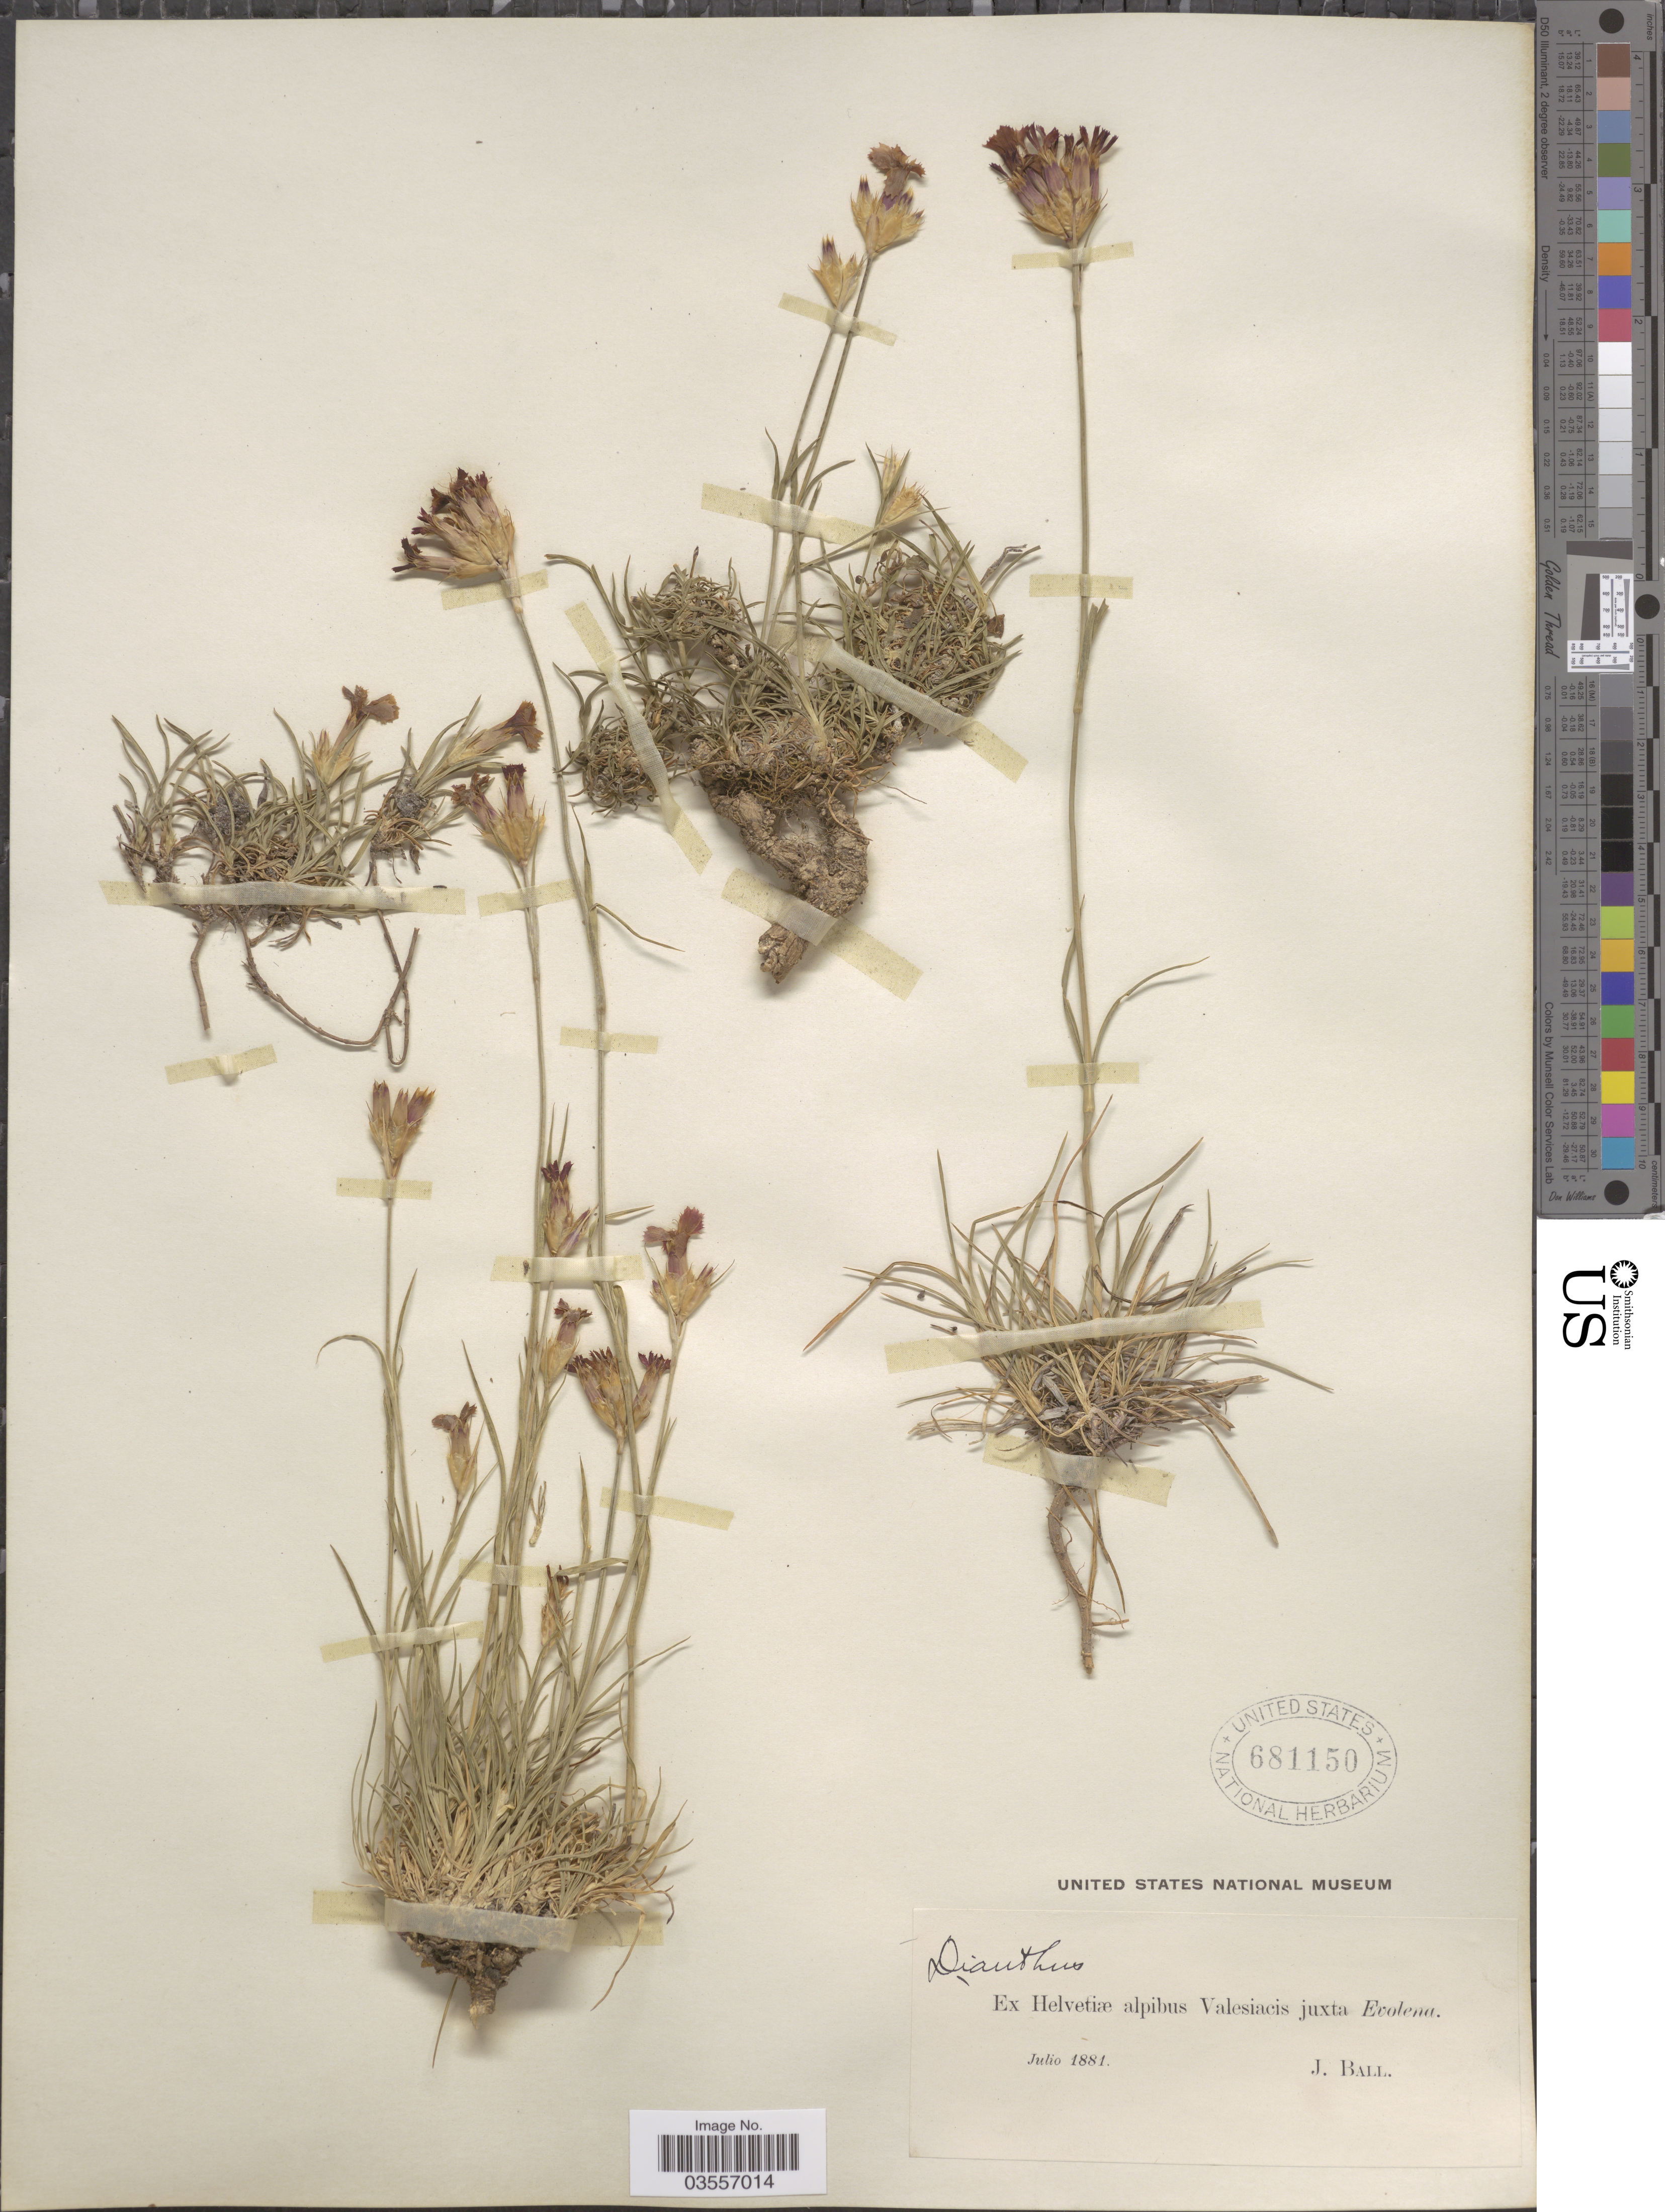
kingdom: Plantae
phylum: Tracheophyta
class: Magnoliopsida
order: Caryophyllales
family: Caryophyllaceae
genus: Dianthus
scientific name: Dianthus sp.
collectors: J. Ball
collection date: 1881-07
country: Switzerland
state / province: Valais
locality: Ex Helvetiæ alpibus Valesiacis juxta Evolena.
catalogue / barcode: US 681150